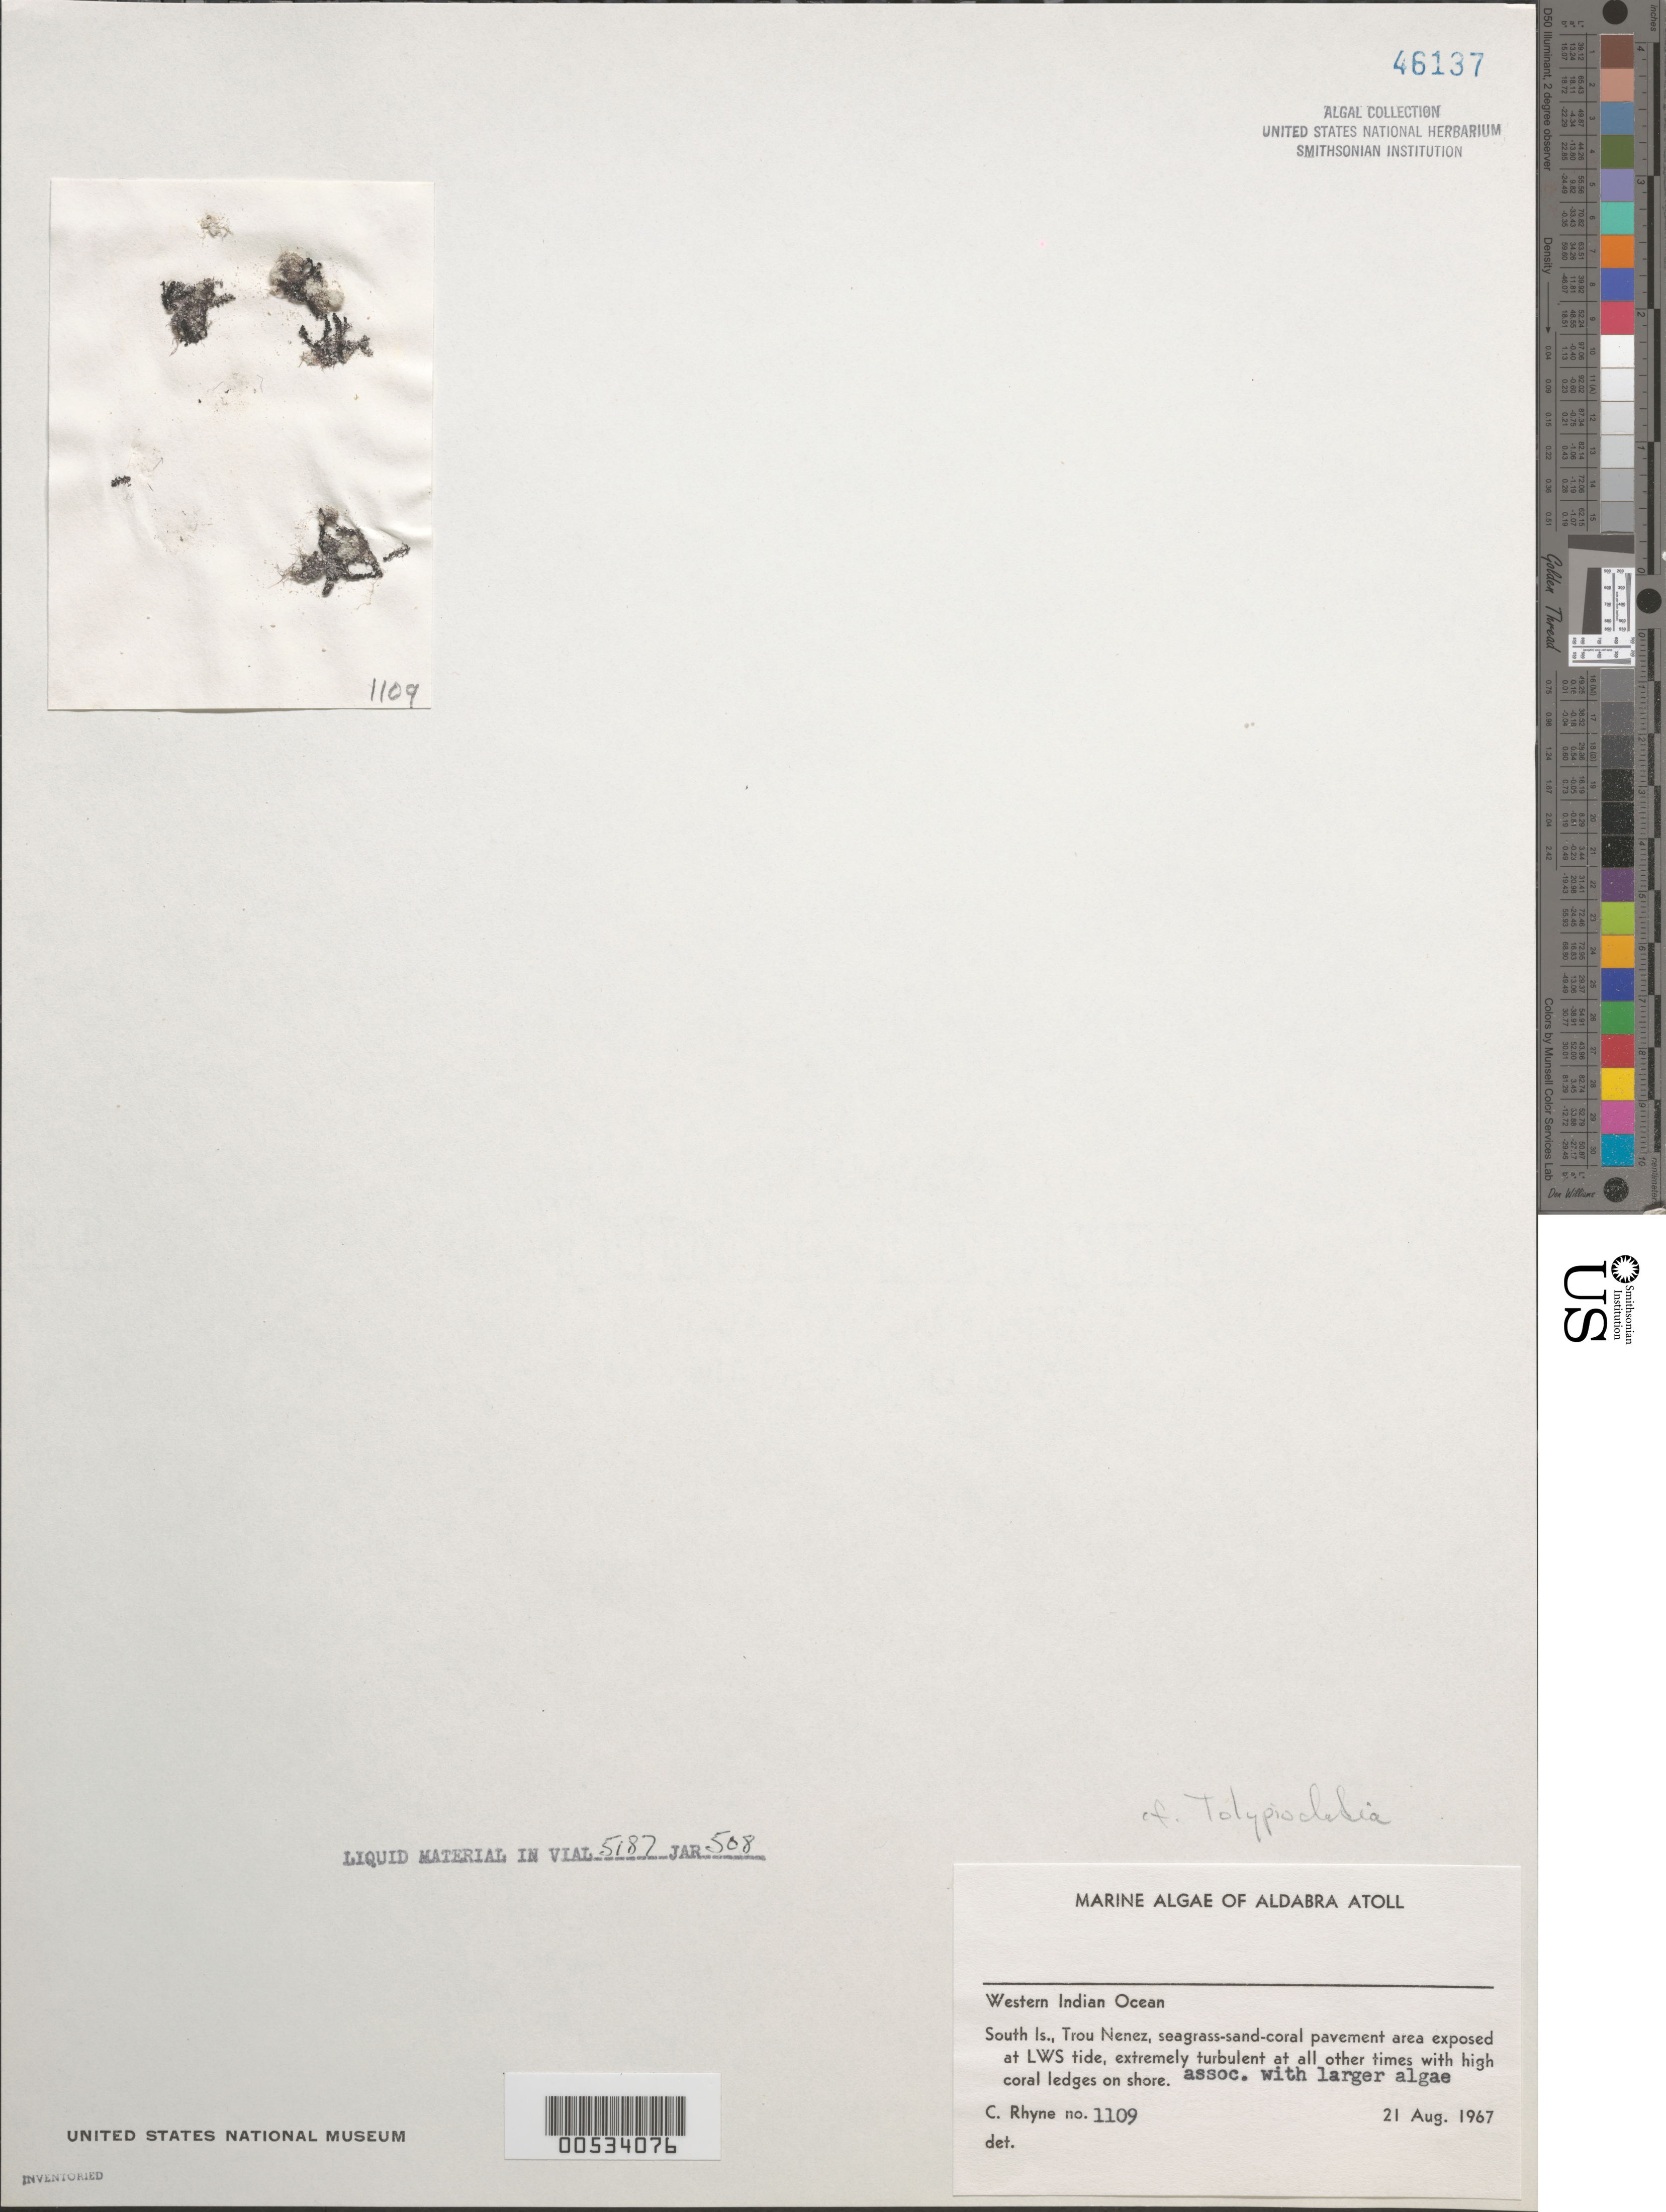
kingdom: Plantae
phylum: Rhodophyta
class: Florideophyceae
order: Ceramiales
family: Rhodomelaceae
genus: Tolypiocladia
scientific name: Tolypiocladia sp.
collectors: C. Rhyne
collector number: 1109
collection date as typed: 21 Aug 1967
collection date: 1967-08-21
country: Seychelles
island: Aldabra Atoll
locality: Trou Nenez, South Islet.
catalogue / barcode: US 46137